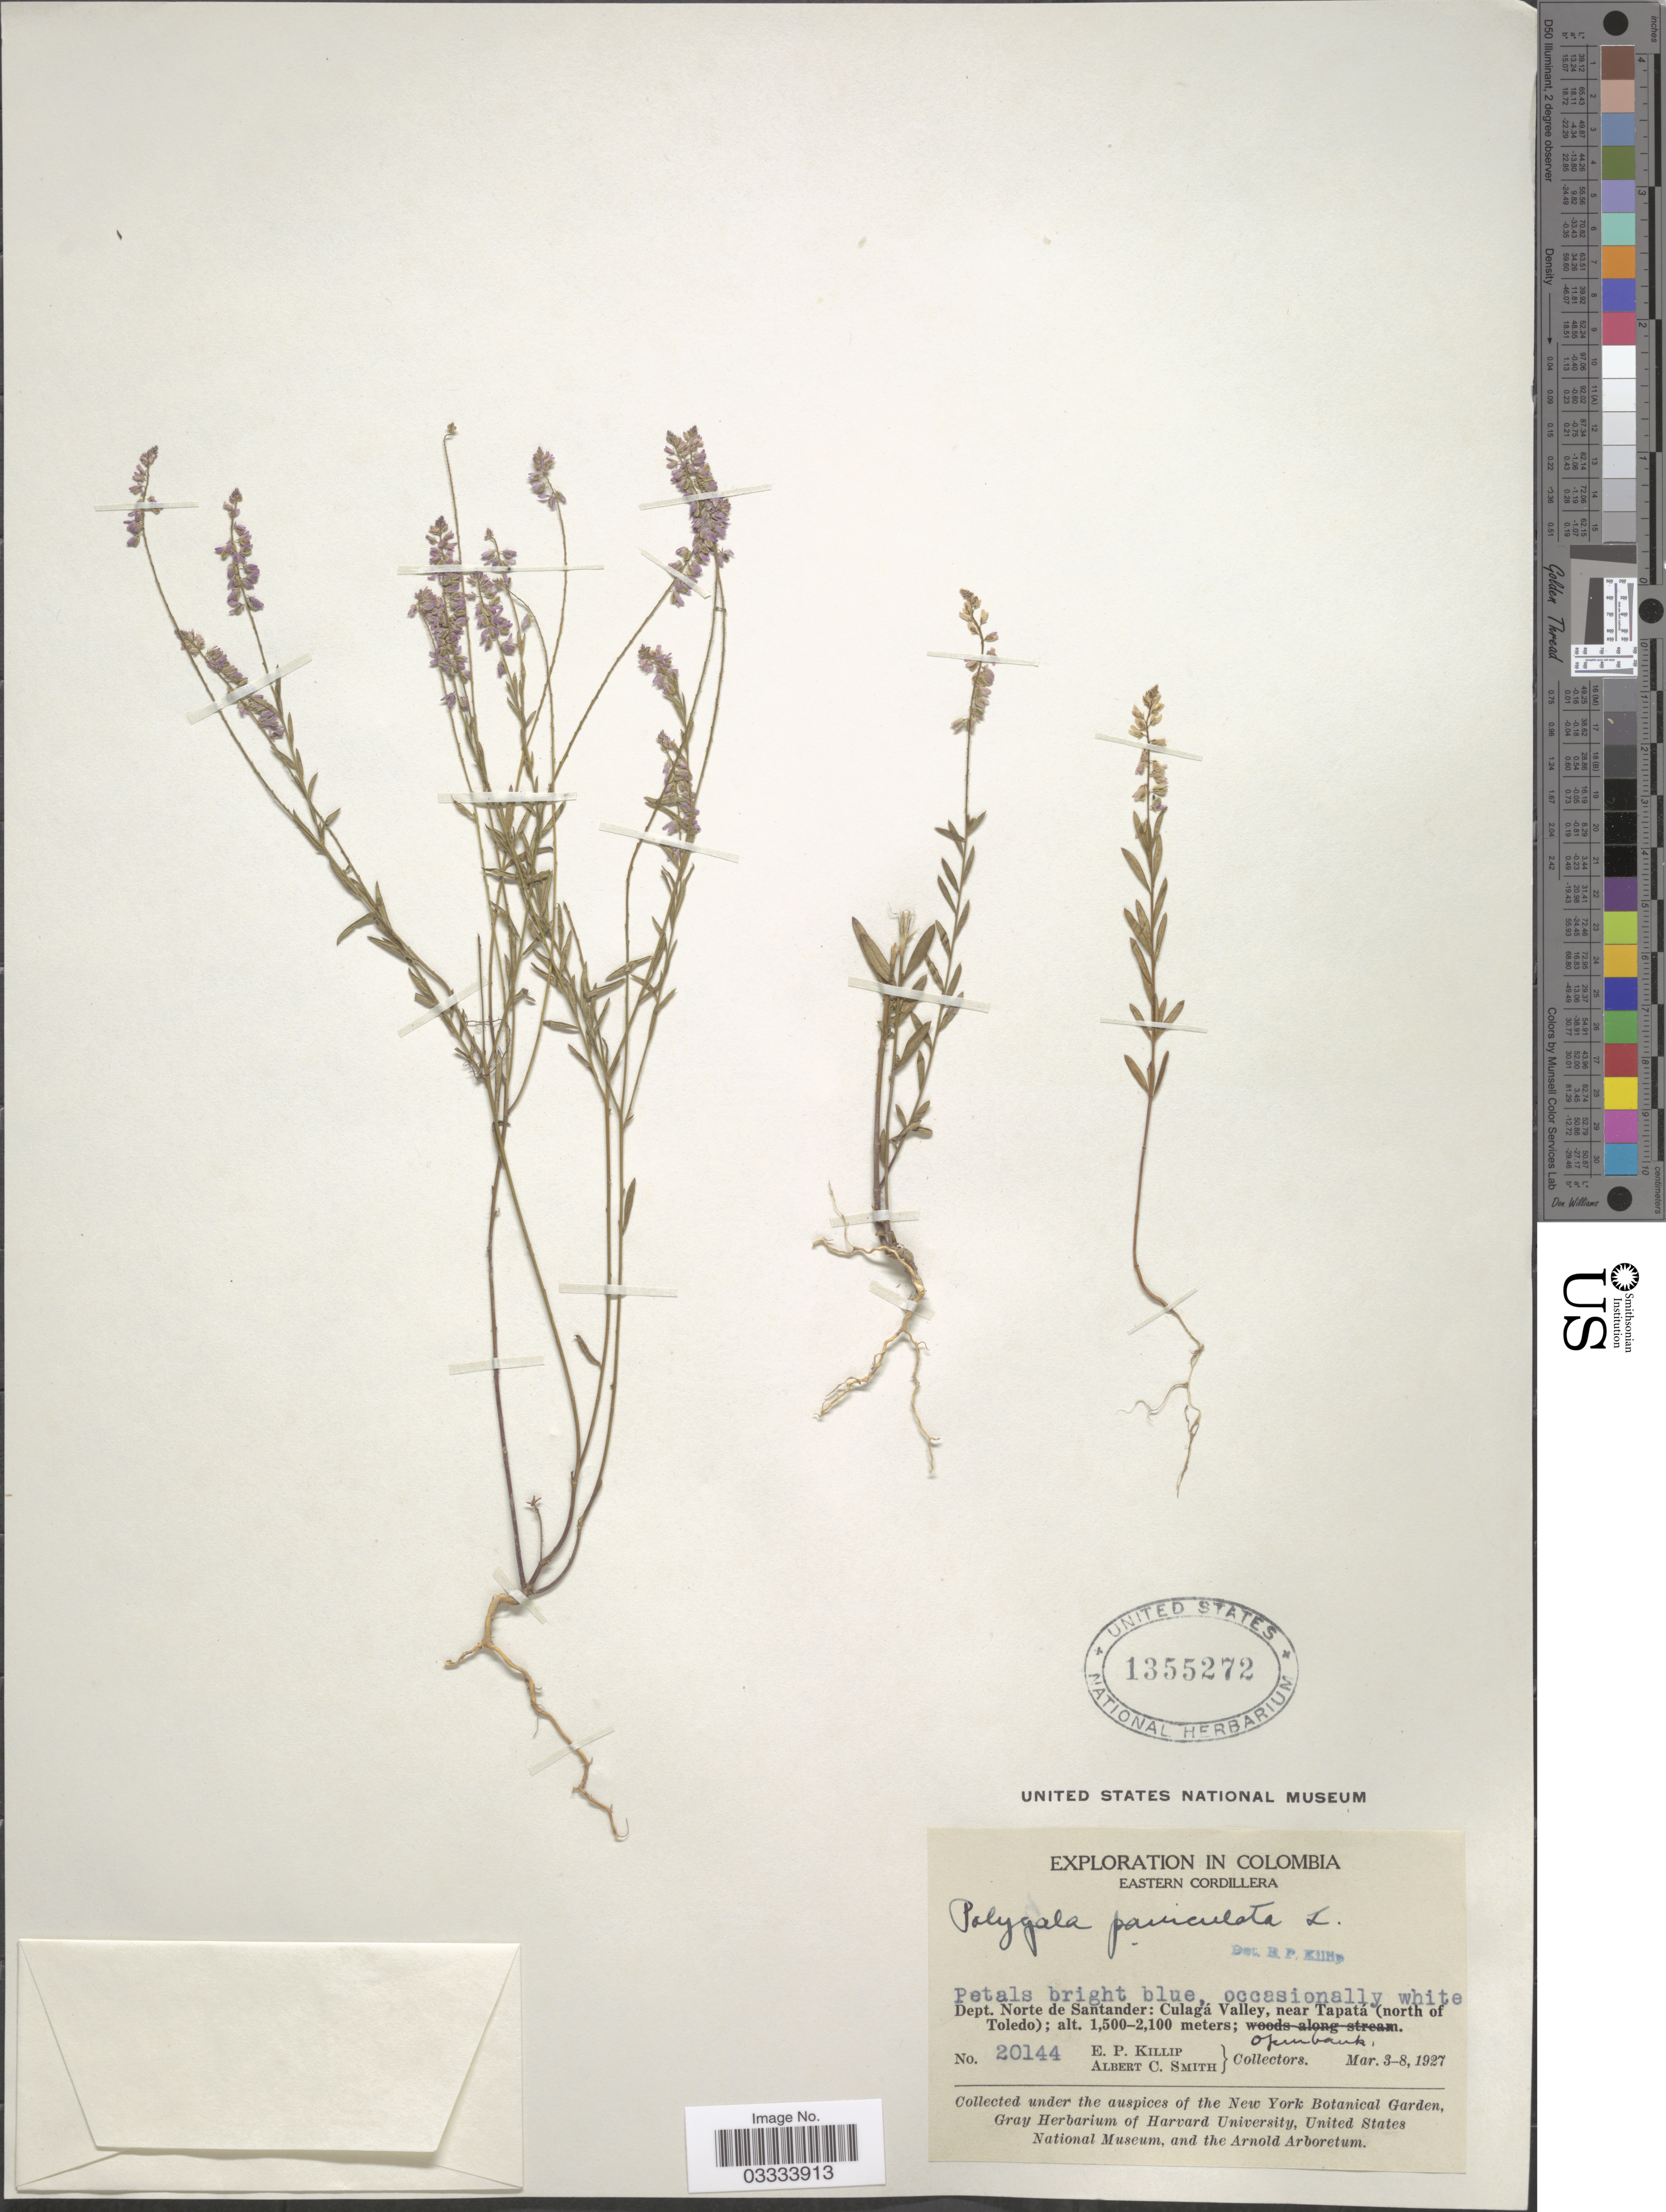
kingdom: Plantae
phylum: Tracheophyta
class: Magnoliopsida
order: Fabales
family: Polygalaceae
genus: Polygala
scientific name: Polygala paniculata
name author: L.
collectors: E. P. Killip & A. C. Smith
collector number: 20144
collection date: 1927-03-03/1927-03-08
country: Colombia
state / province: Norte de Santander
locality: Eastern Cordillera. Dept. Norte de Santader: Culagá Valley, near Tapatá (north of Toledo).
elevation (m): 1500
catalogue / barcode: US 1355272